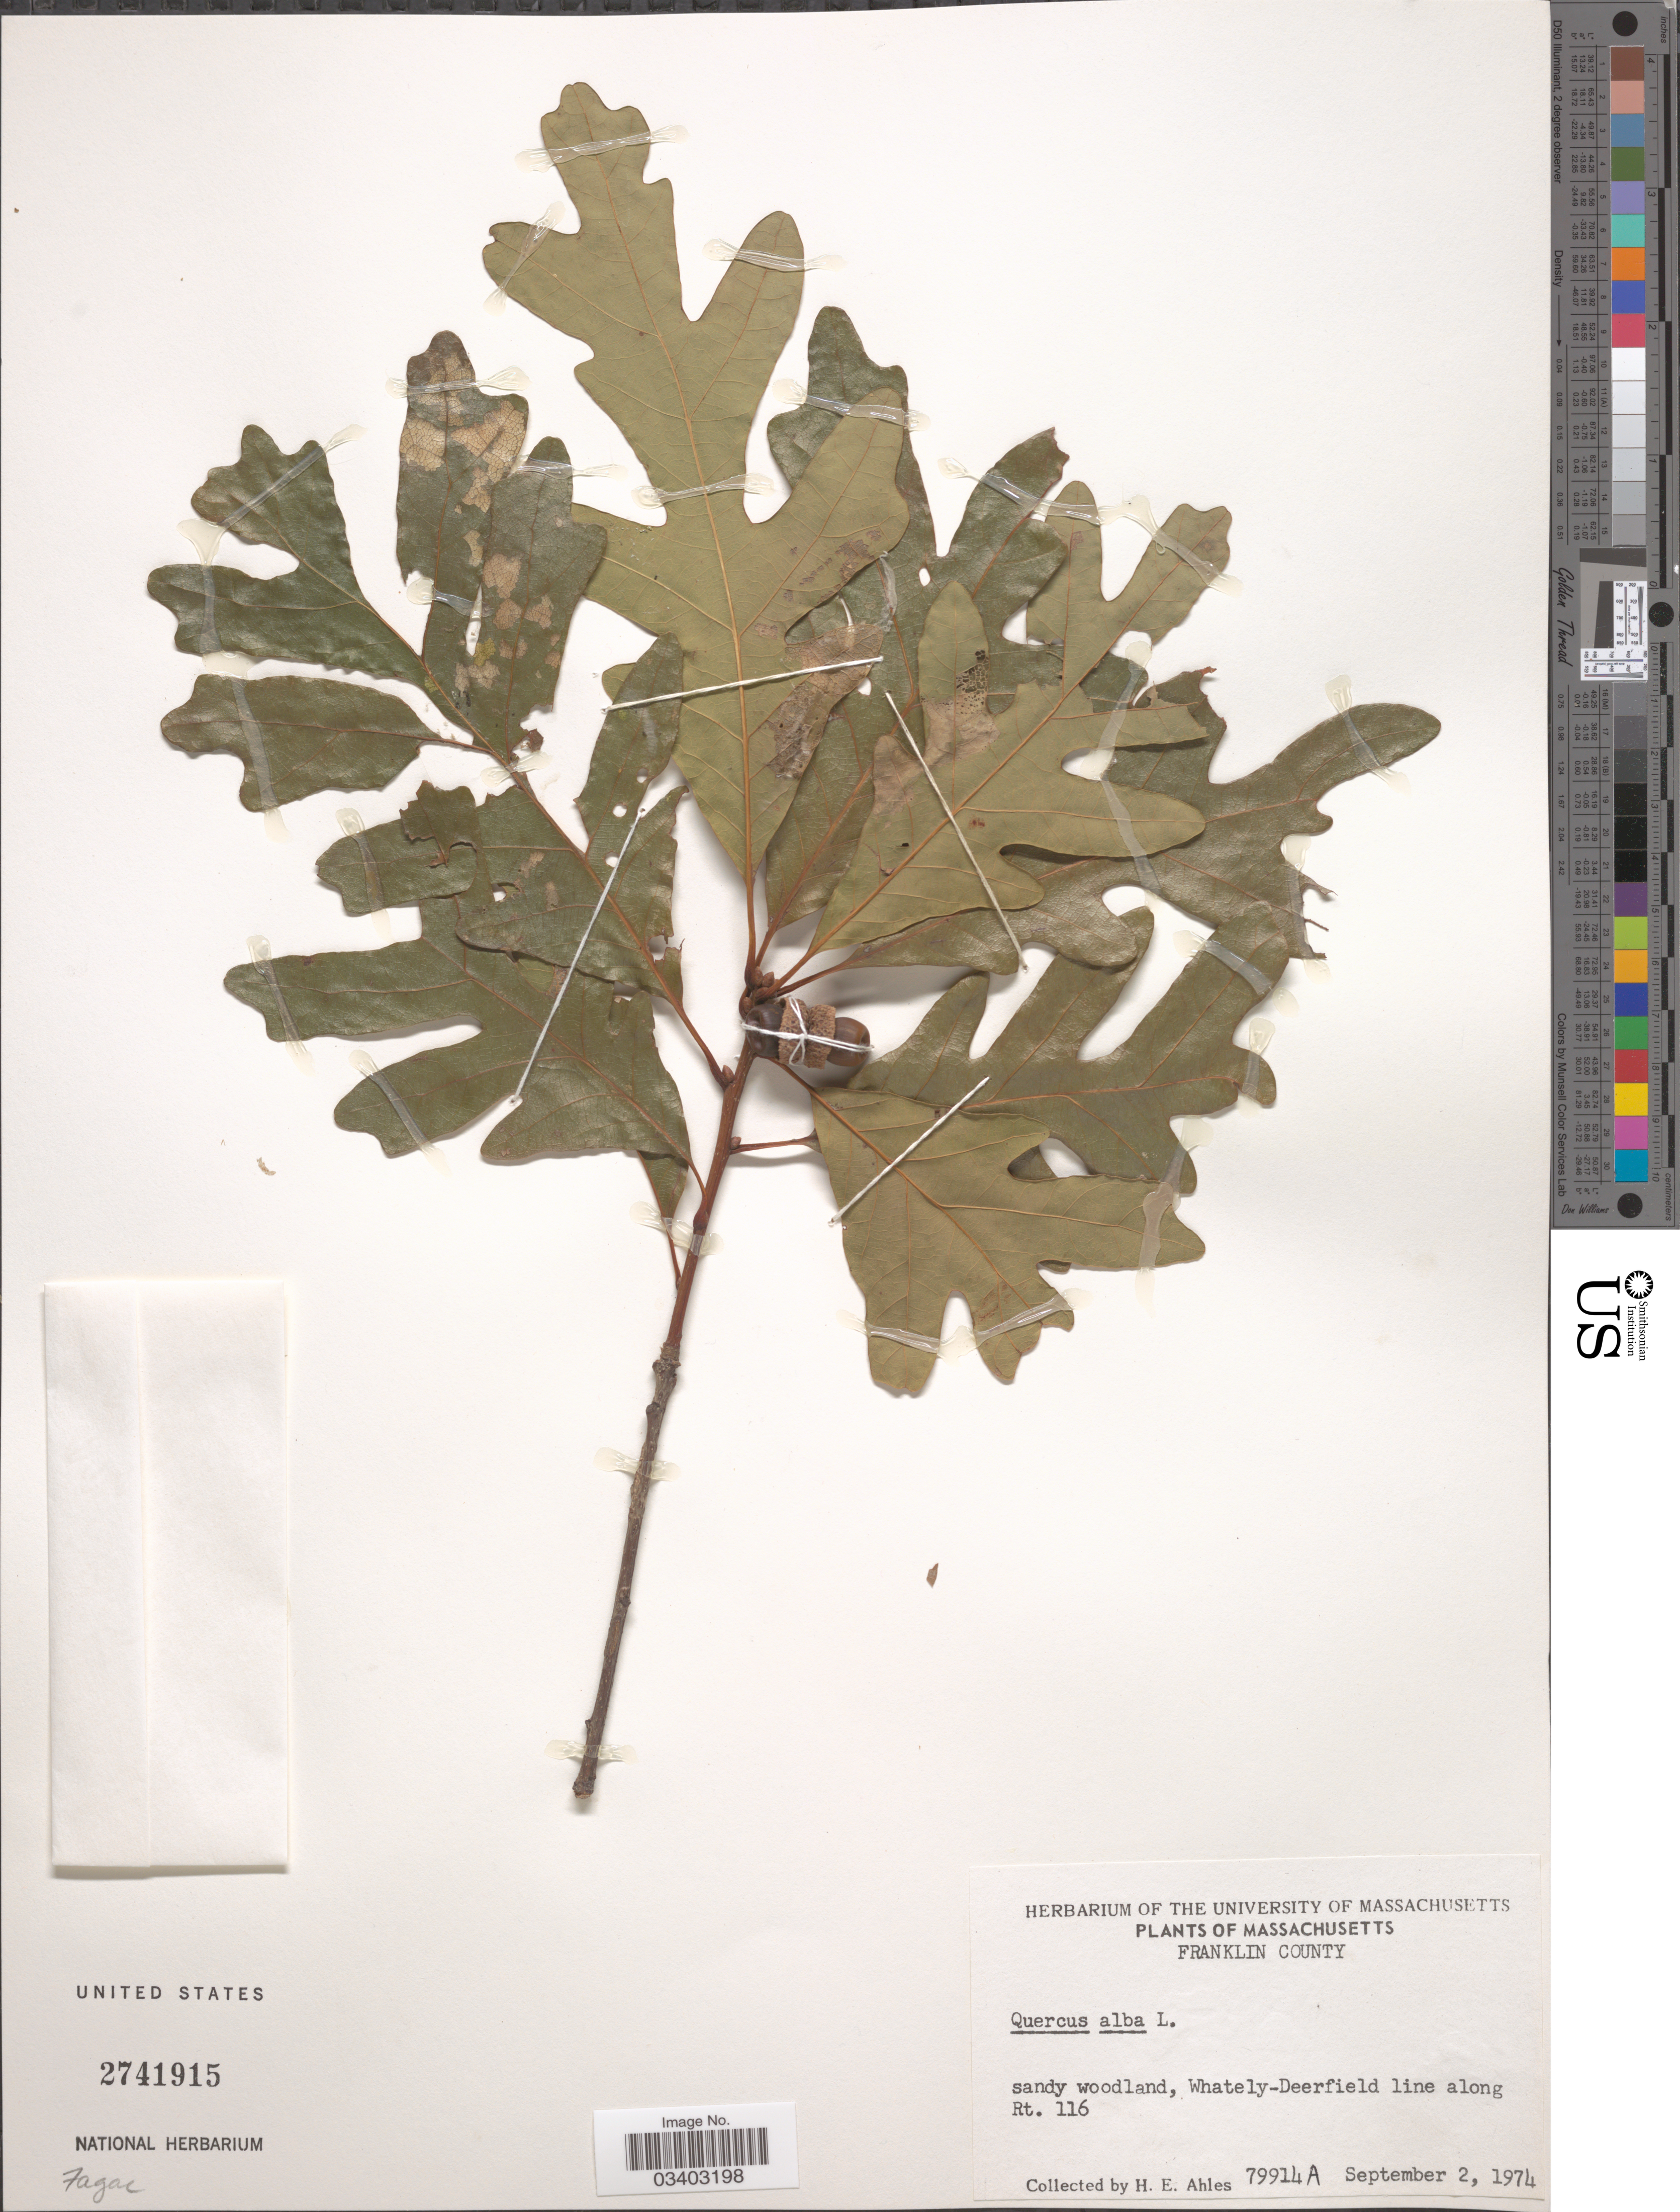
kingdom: Plantae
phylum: Tracheophyta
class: Magnoliopsida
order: Fagales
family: Fagaceae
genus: Quercus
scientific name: Quercus alba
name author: L.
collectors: H. E. Ahles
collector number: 79914A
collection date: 1974-09-02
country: United States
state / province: Massachusetts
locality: Franklin County. Whately-Deerfield line along Rt. 116.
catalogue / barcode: US 2741915